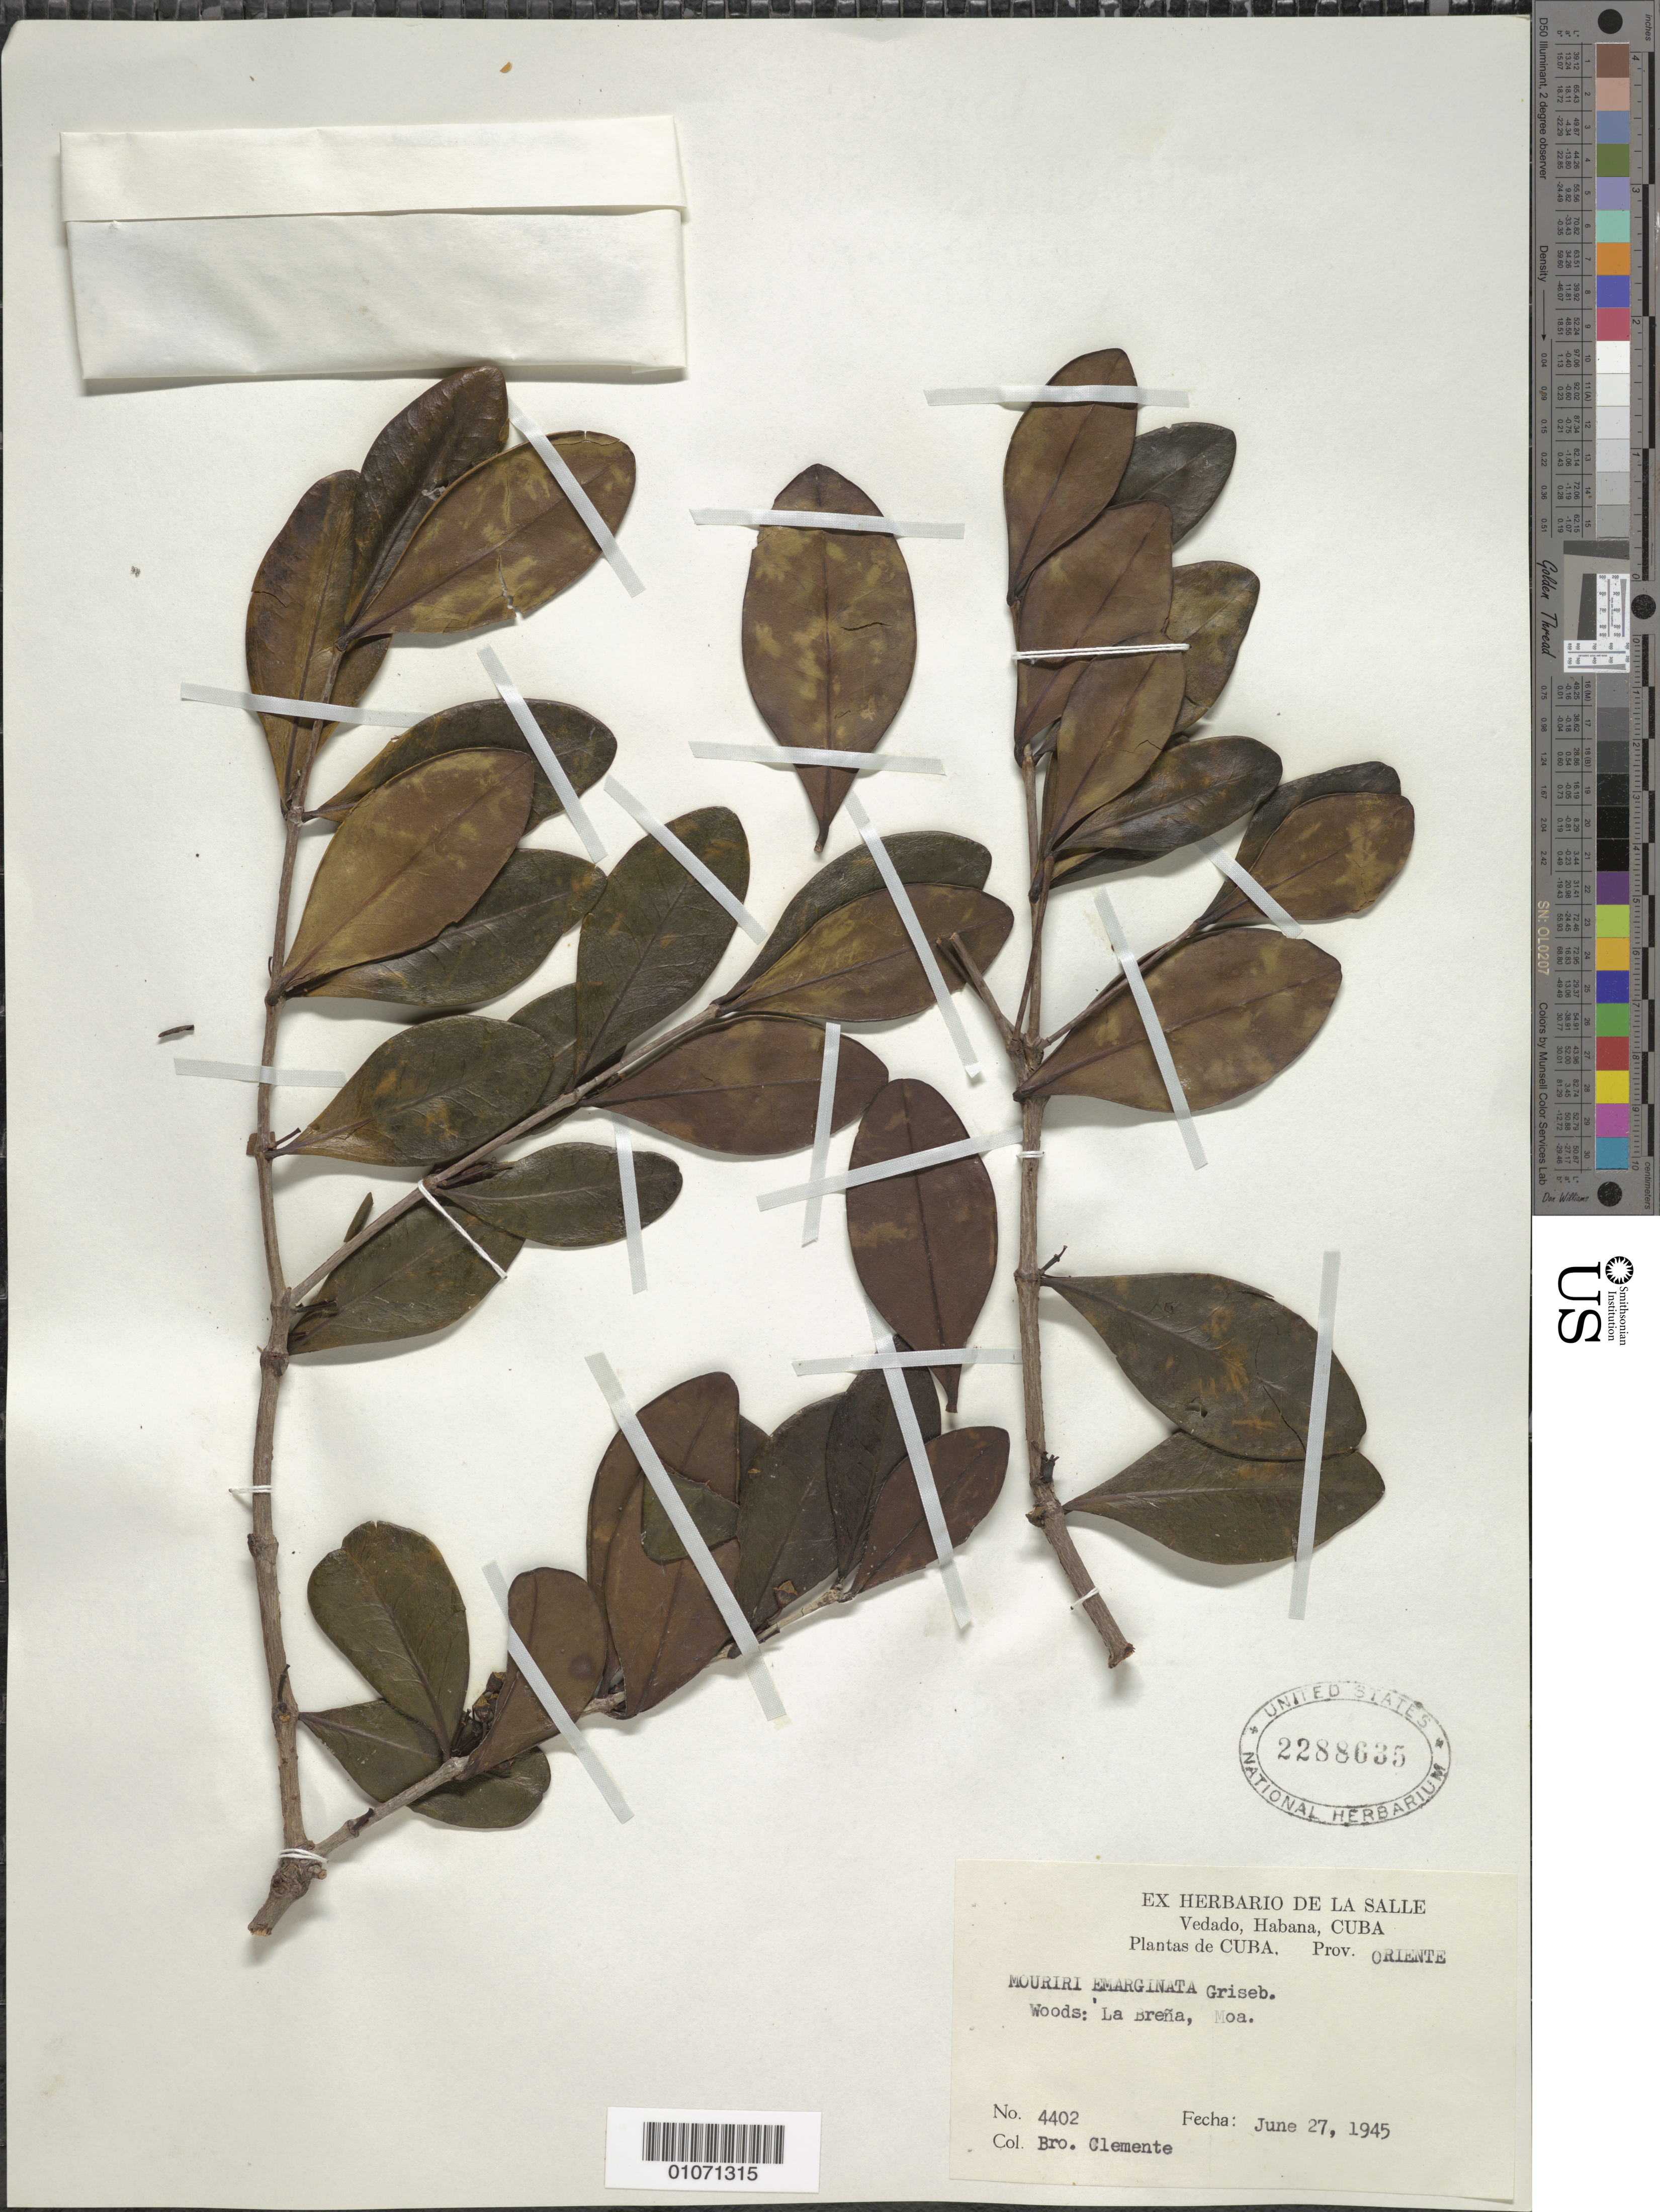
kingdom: Plantae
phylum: Tracheophyta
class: Magnoliopsida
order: Myrtales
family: Melastomataceae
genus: Mouriri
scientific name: Mouriri emarginata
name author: Griseb.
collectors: Bro. Clemente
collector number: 4402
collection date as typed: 27 Jun 1945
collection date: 1945-06-27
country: Cuba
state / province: Holguín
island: Cuba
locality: La Breña, Moa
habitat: Woods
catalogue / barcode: US 2288635